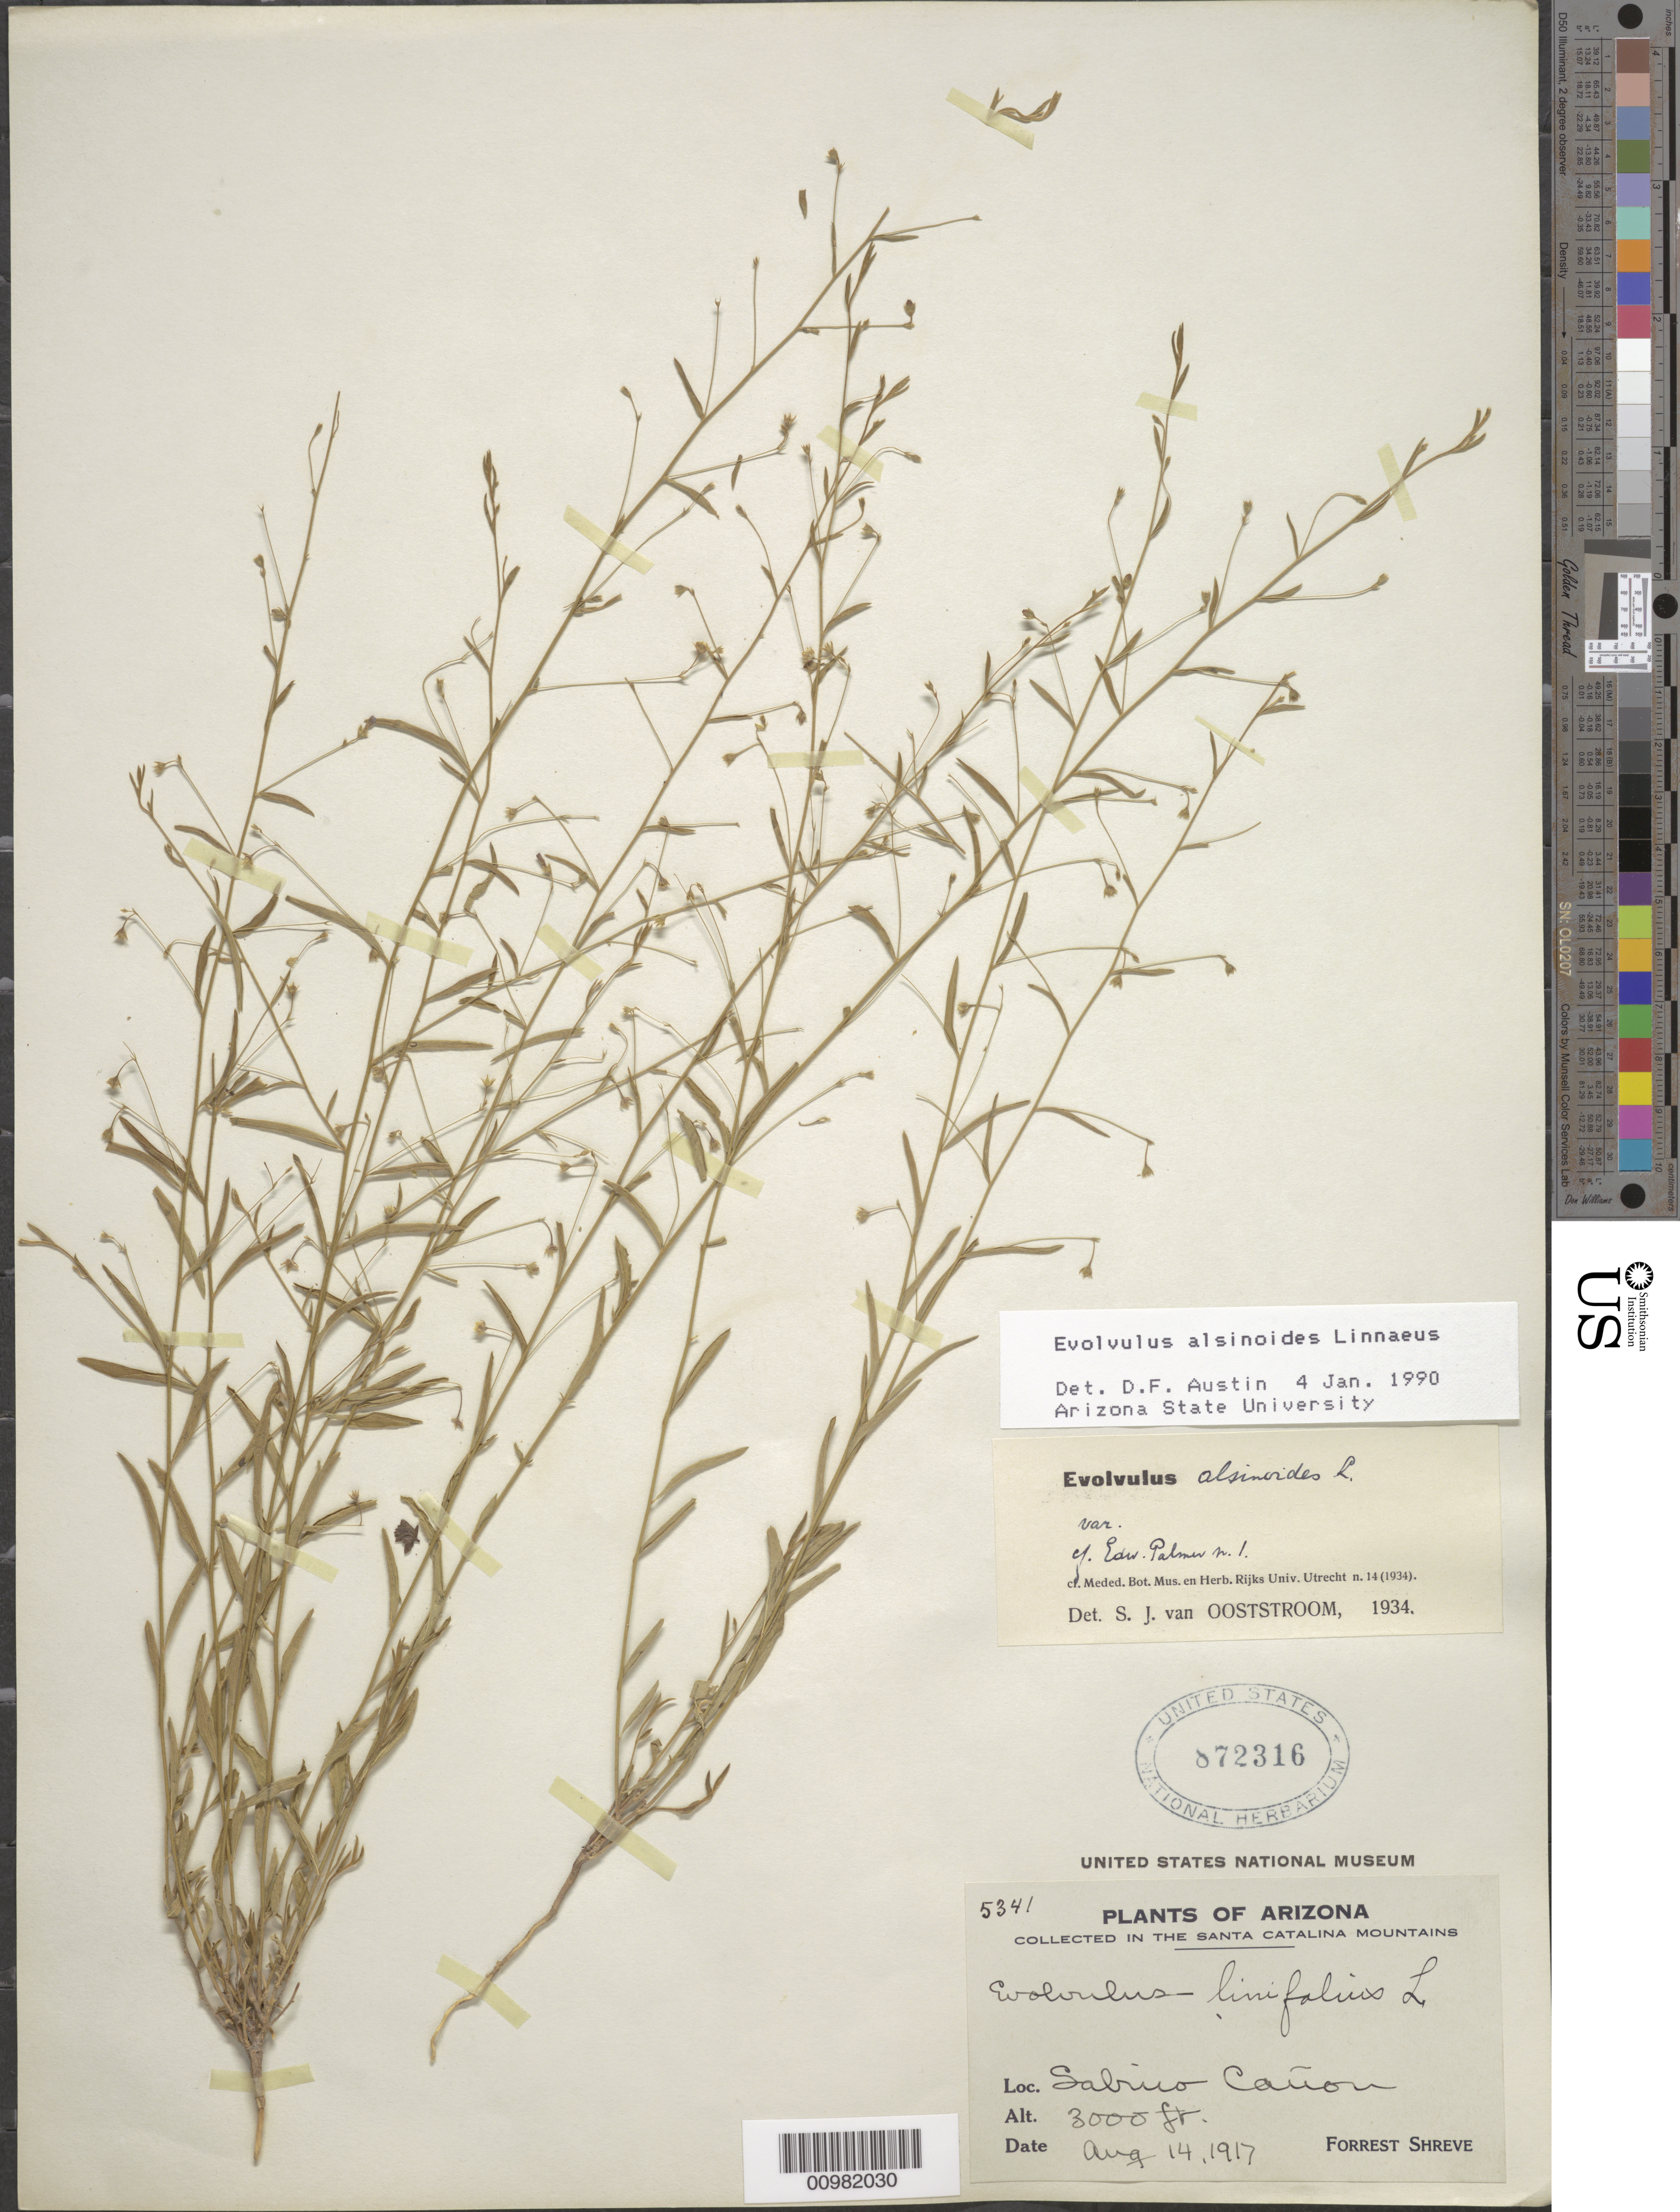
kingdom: Plantae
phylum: Tracheophyta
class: Magnoliopsida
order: Solanales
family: Convolvulaceae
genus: Evolvulus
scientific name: Evolvulus alsinoides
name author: (L.) L.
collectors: F. Shreve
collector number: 5341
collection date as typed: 14 Aug 1917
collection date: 1917-08-14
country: United States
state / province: Arizona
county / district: Pima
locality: Santa Catalina Mts.; Sabino Canyon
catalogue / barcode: US 872316